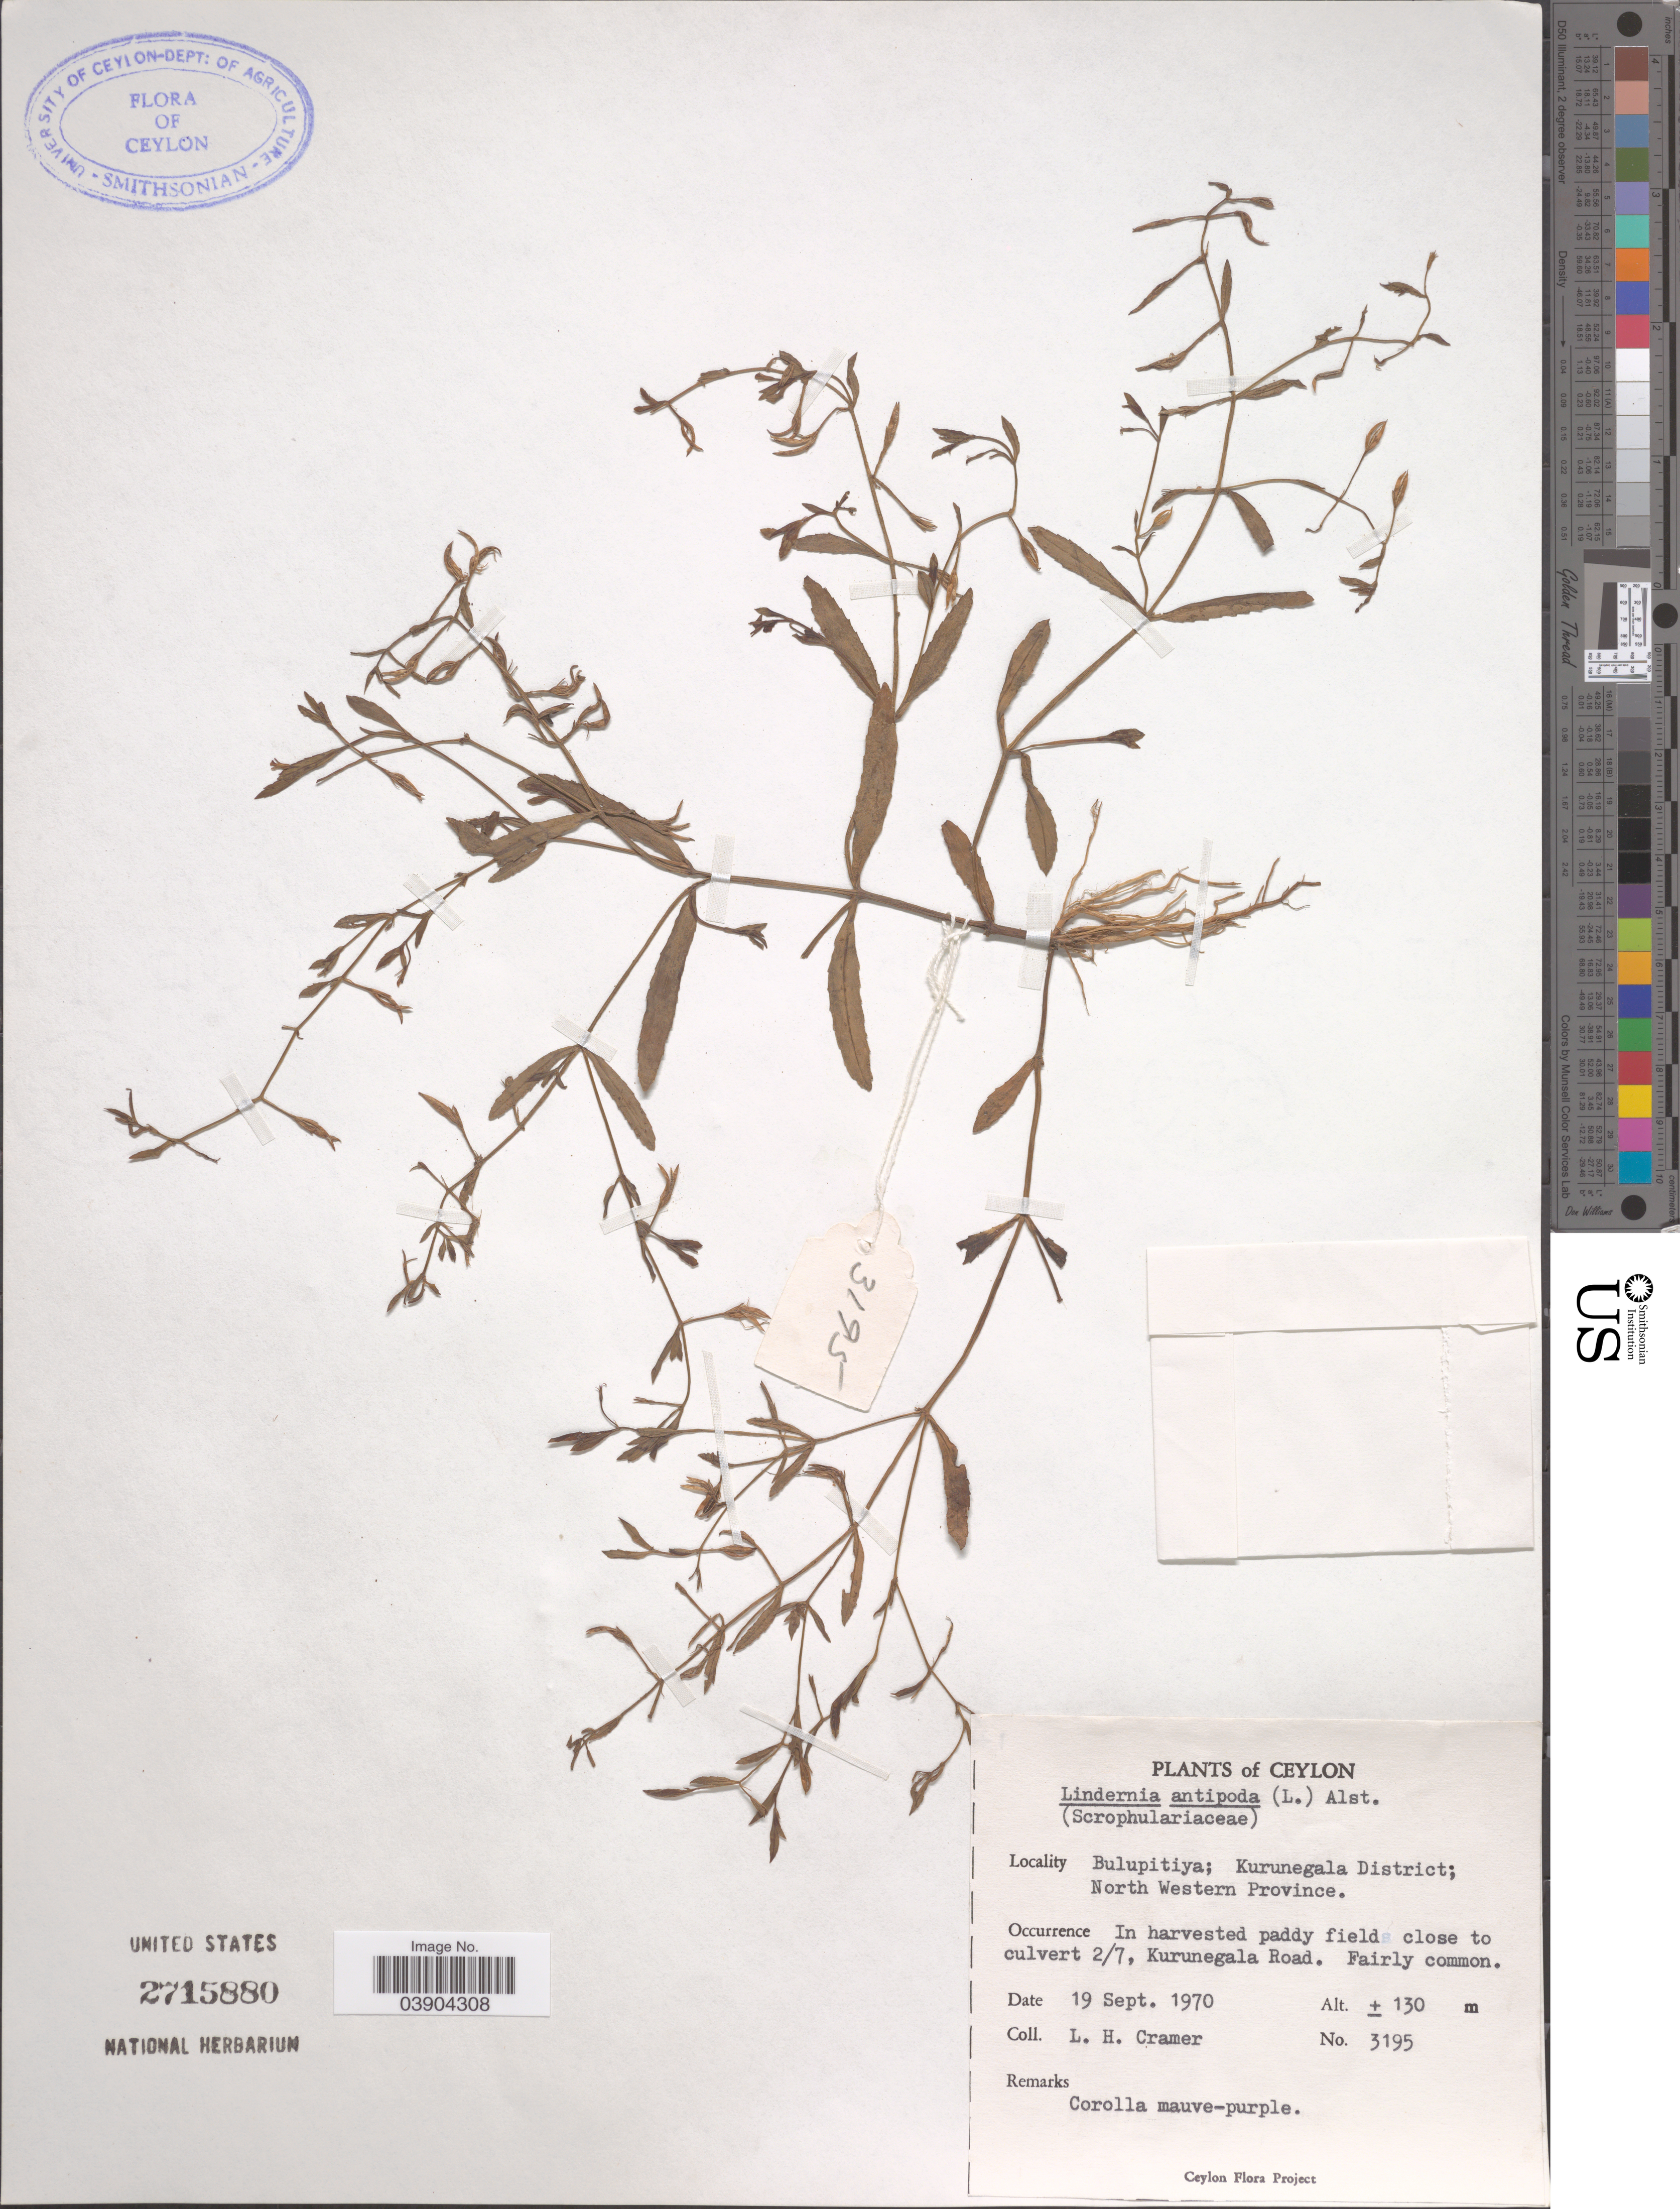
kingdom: Plantae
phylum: Tracheophyta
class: Magnoliopsida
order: Lamiales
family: Linderniaceae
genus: Lindernia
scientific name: Lindernia antipoda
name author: (L.) Alston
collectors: L. H. Cramer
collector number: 3195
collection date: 1970-09-19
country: Sri Lanka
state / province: North Western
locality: Ceylon. Bulupitiya; Kurunegala District. In harvested paddy field close to culvert 2/7, Kurunegala Road.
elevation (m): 130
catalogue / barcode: US 2715880